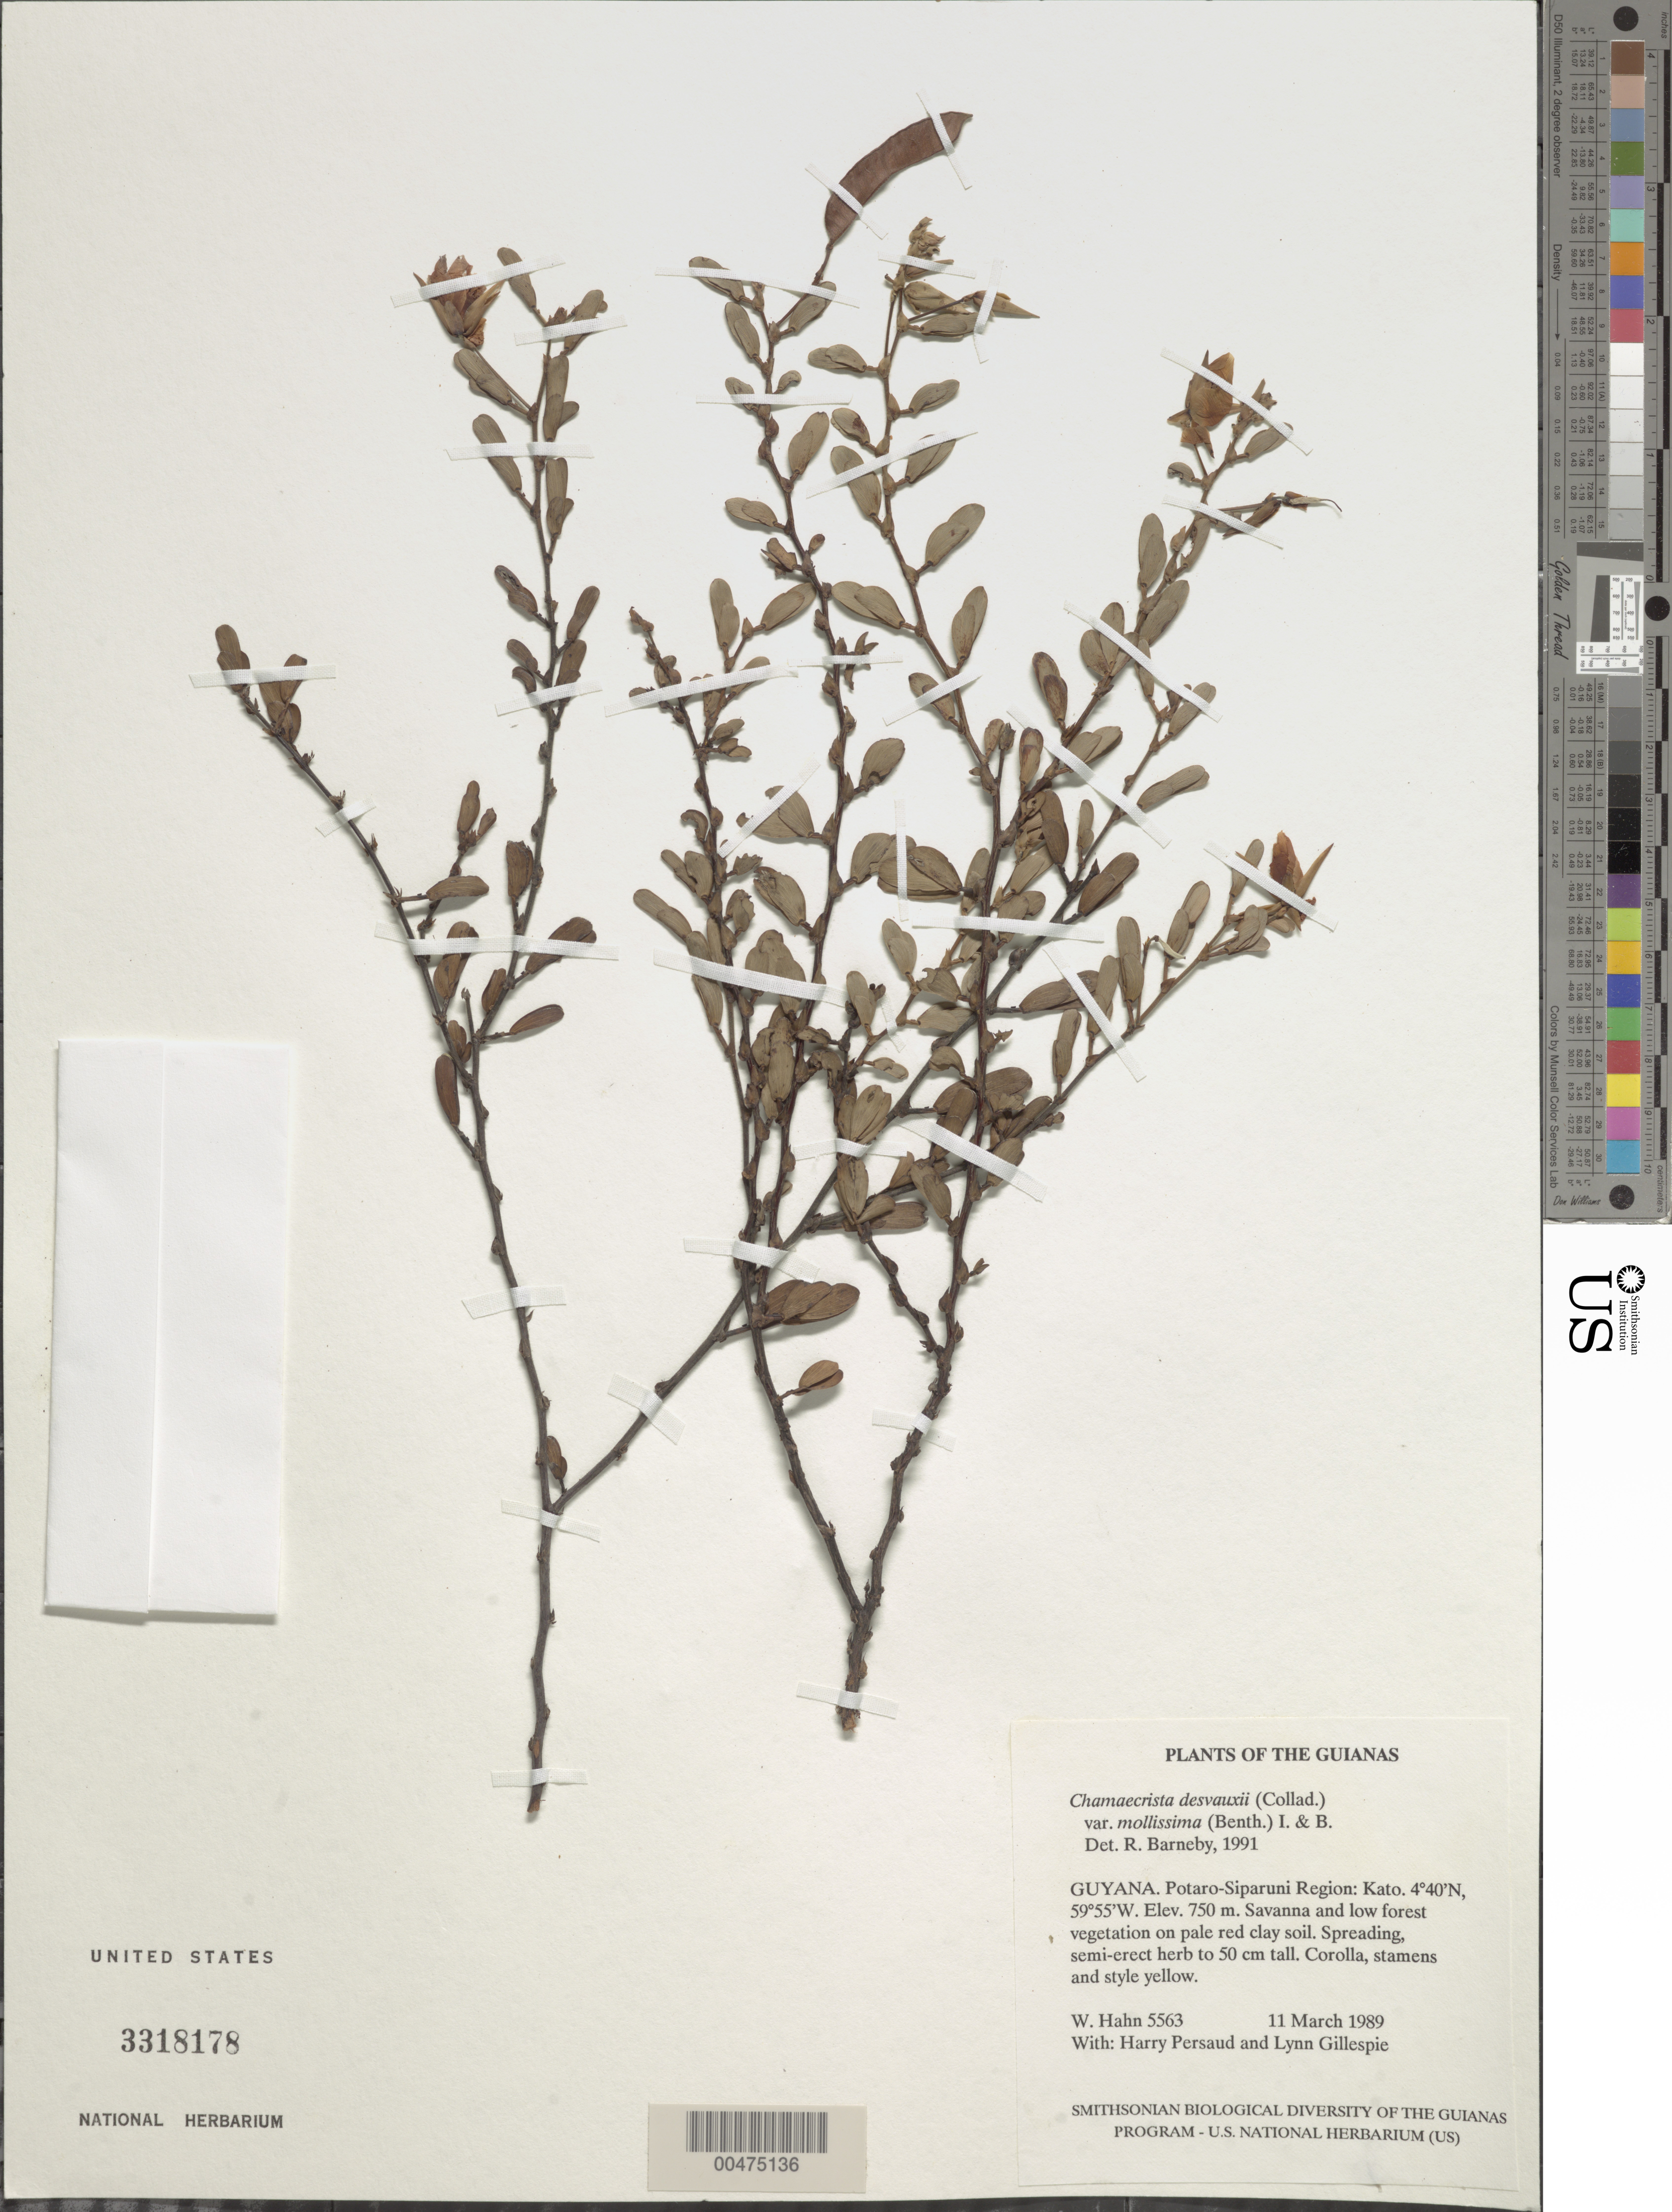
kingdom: Plantae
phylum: Tracheophyta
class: Magnoliopsida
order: Fabales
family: Fabaceae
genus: Chamaecrista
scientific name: Chamaecrista desvauxii var. mollissima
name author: (Benth.) H.S. Irwin & Barneby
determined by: Barneby, Rupert C., (NY)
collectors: W. Hahn, H. Persaud & L. J. Gillespie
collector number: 5563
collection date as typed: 11 March 1989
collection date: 1989-03-11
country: Guyana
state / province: Potaro-Siparuni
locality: Kato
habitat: Savanna and low forest vegetation on pale red clay soil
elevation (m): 750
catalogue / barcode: US 3318178